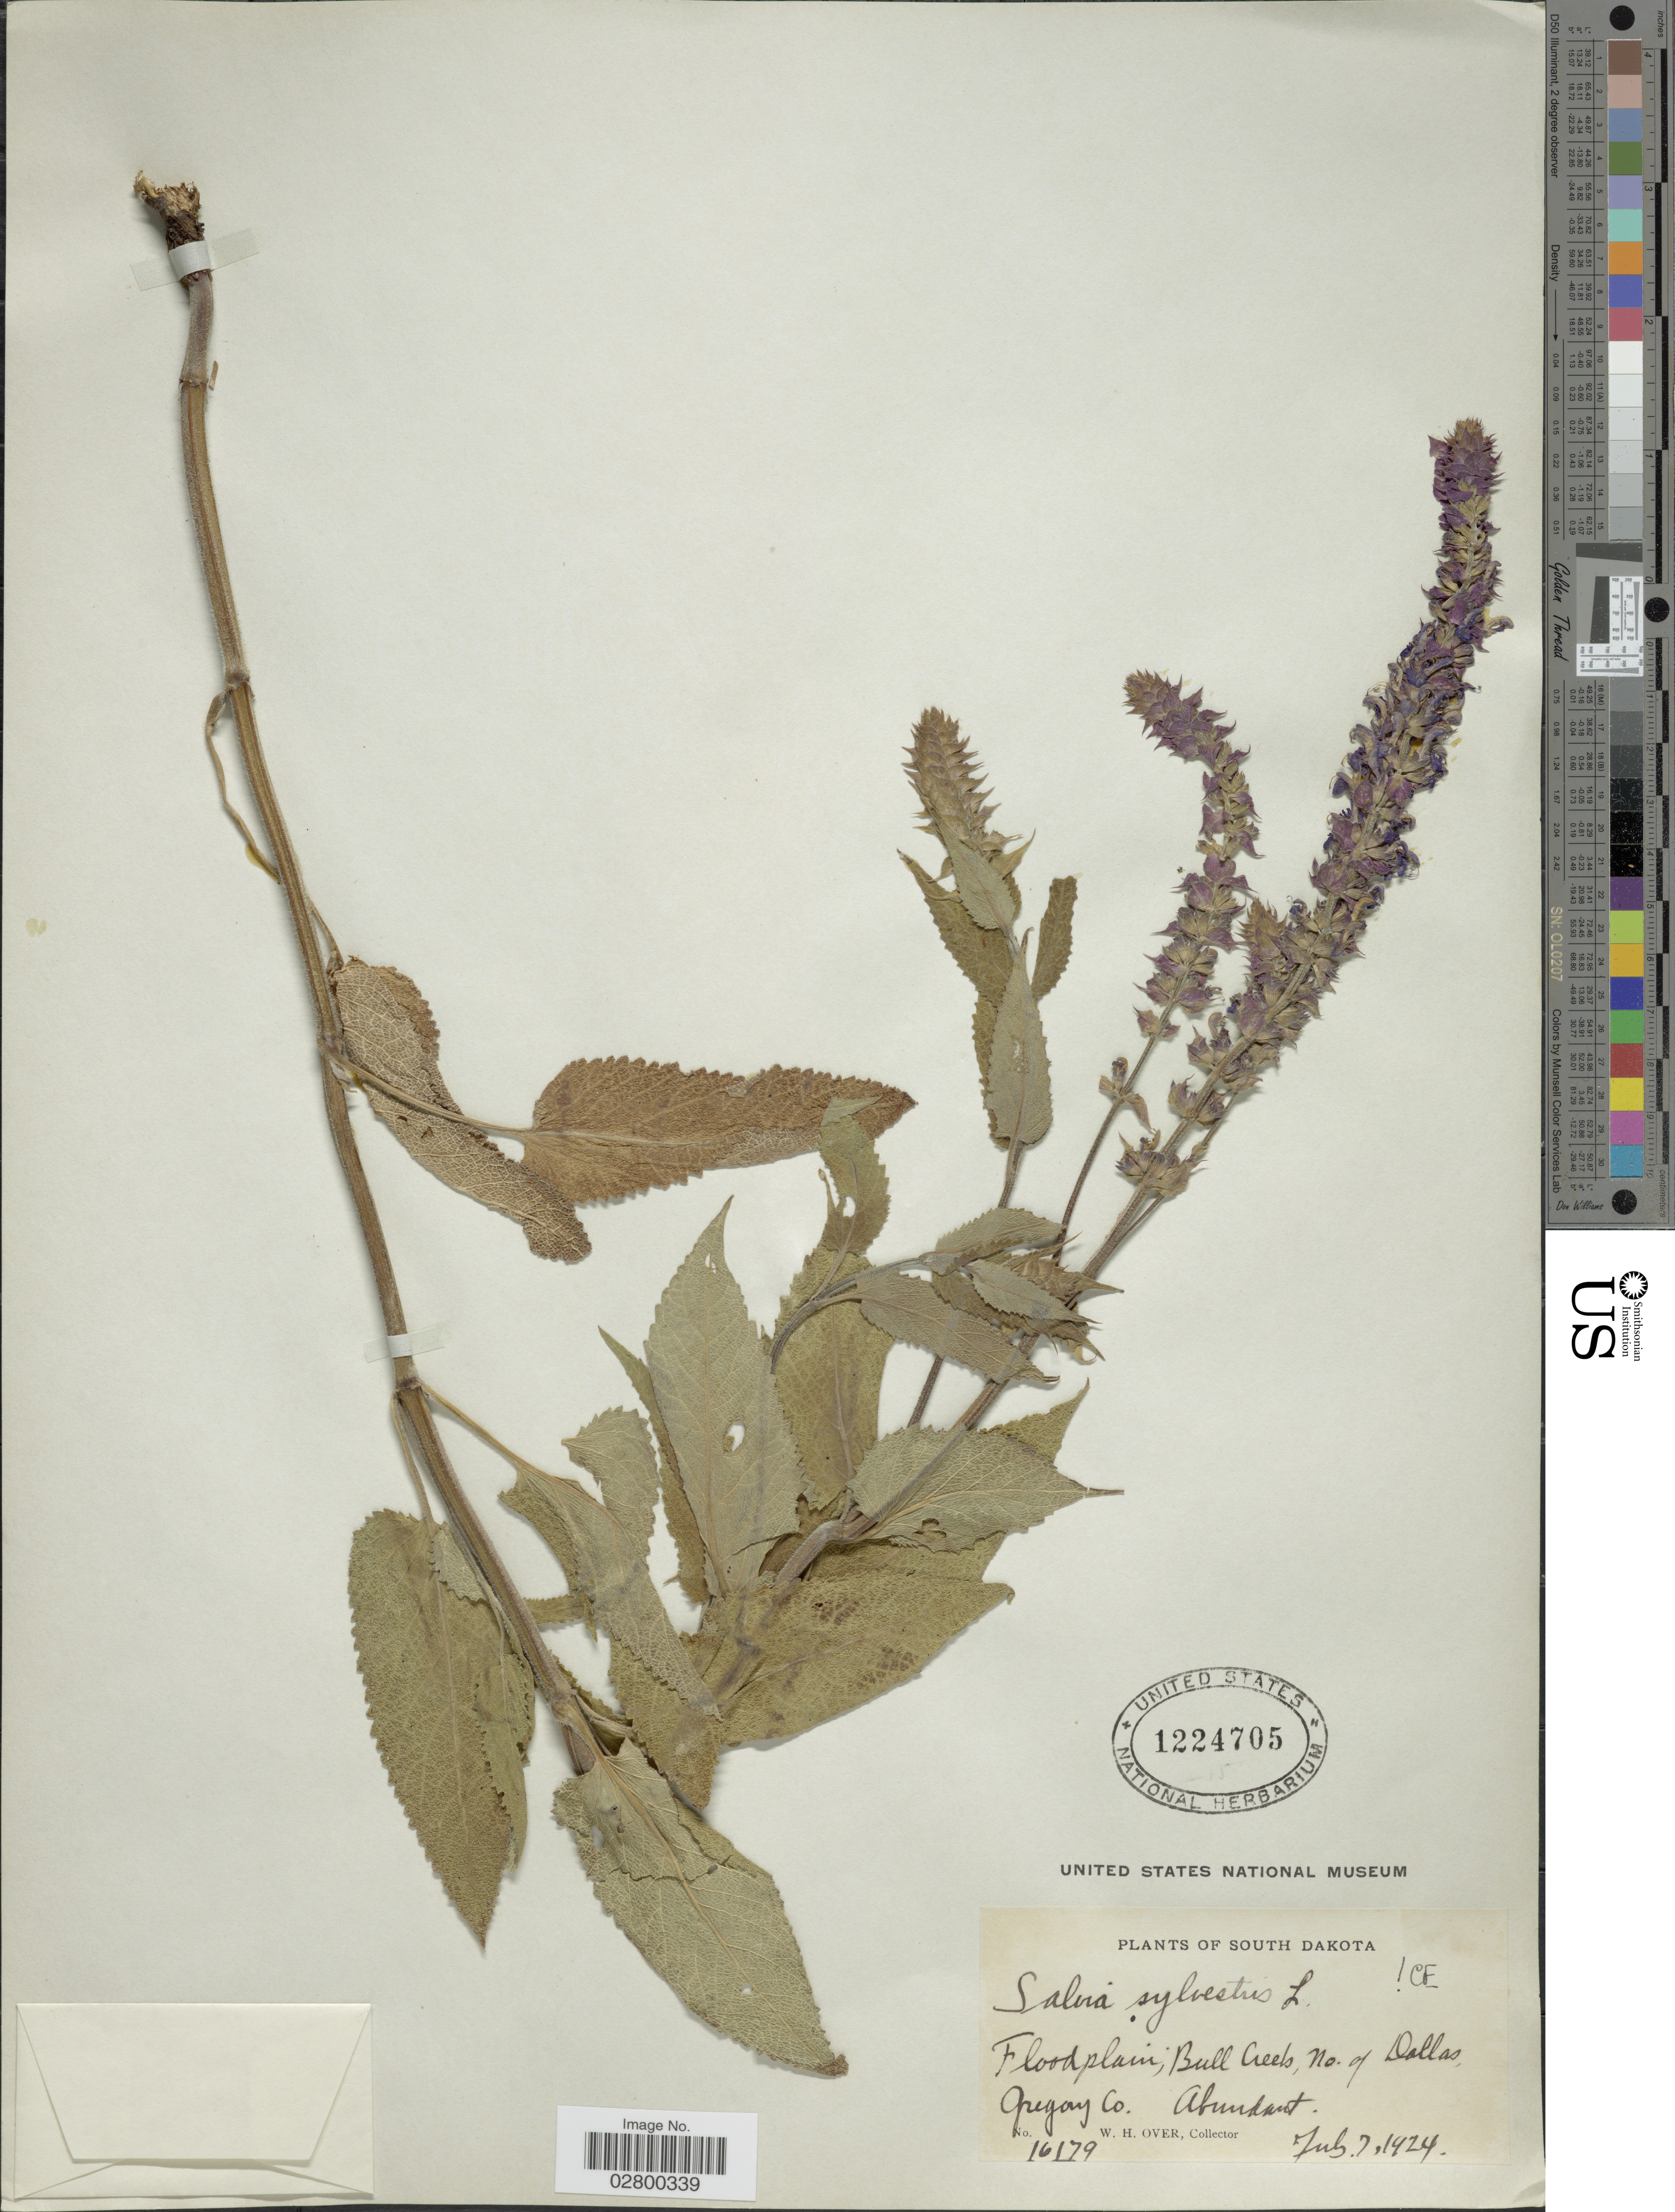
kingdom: Plantae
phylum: Tracheophyta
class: Magnoliopsida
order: Lamiales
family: Lamiaceae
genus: Salvia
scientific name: Salvia sylvestris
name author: L.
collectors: W. Over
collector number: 16179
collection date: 1924-07-07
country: United States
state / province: South Dakota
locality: Floodplain, Bull Creeks, No. of Dallas, Gregory Co.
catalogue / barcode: US 1224705